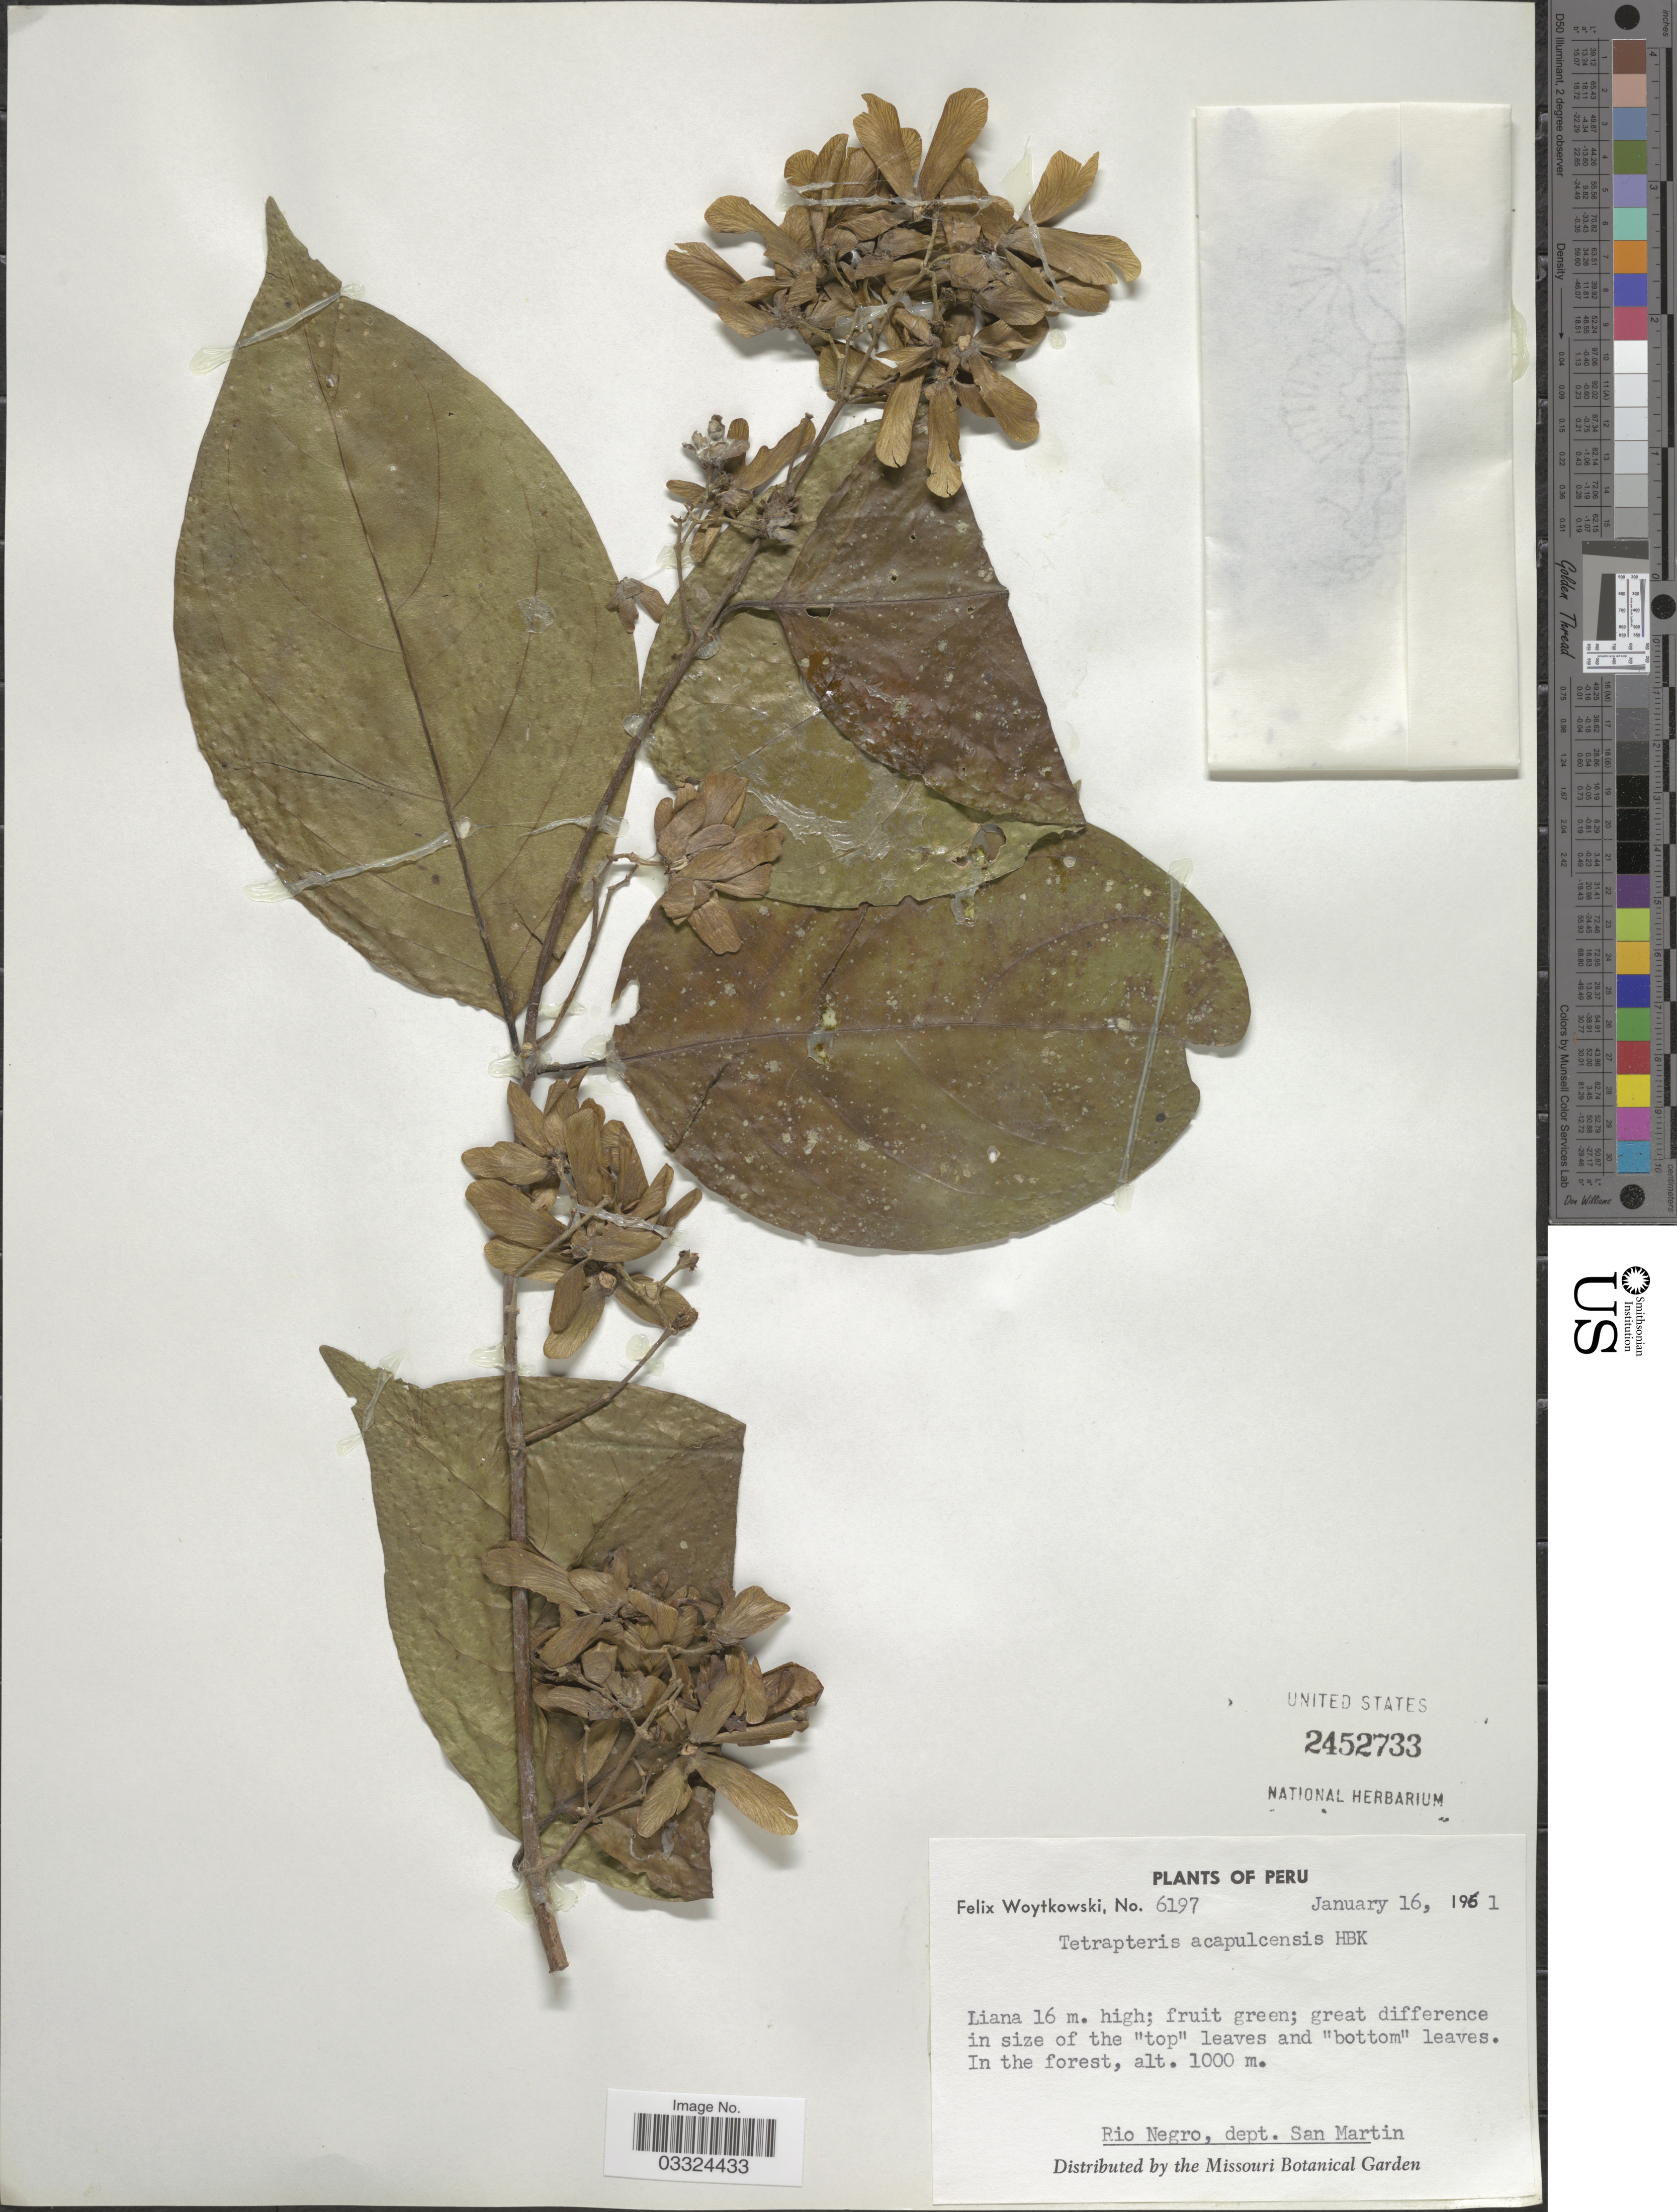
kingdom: Plantae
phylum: Tracheophyta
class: Magnoliopsida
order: Malpighiales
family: Malpighiaceae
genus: Tetrapterys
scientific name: Tetrapterys acapulcensis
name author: Kunth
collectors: F. Woytkowski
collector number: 6197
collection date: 1961-01-16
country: Peru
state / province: San Martín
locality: Rio Negro, dept. San Martin.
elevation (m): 1000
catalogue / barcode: US 2452733